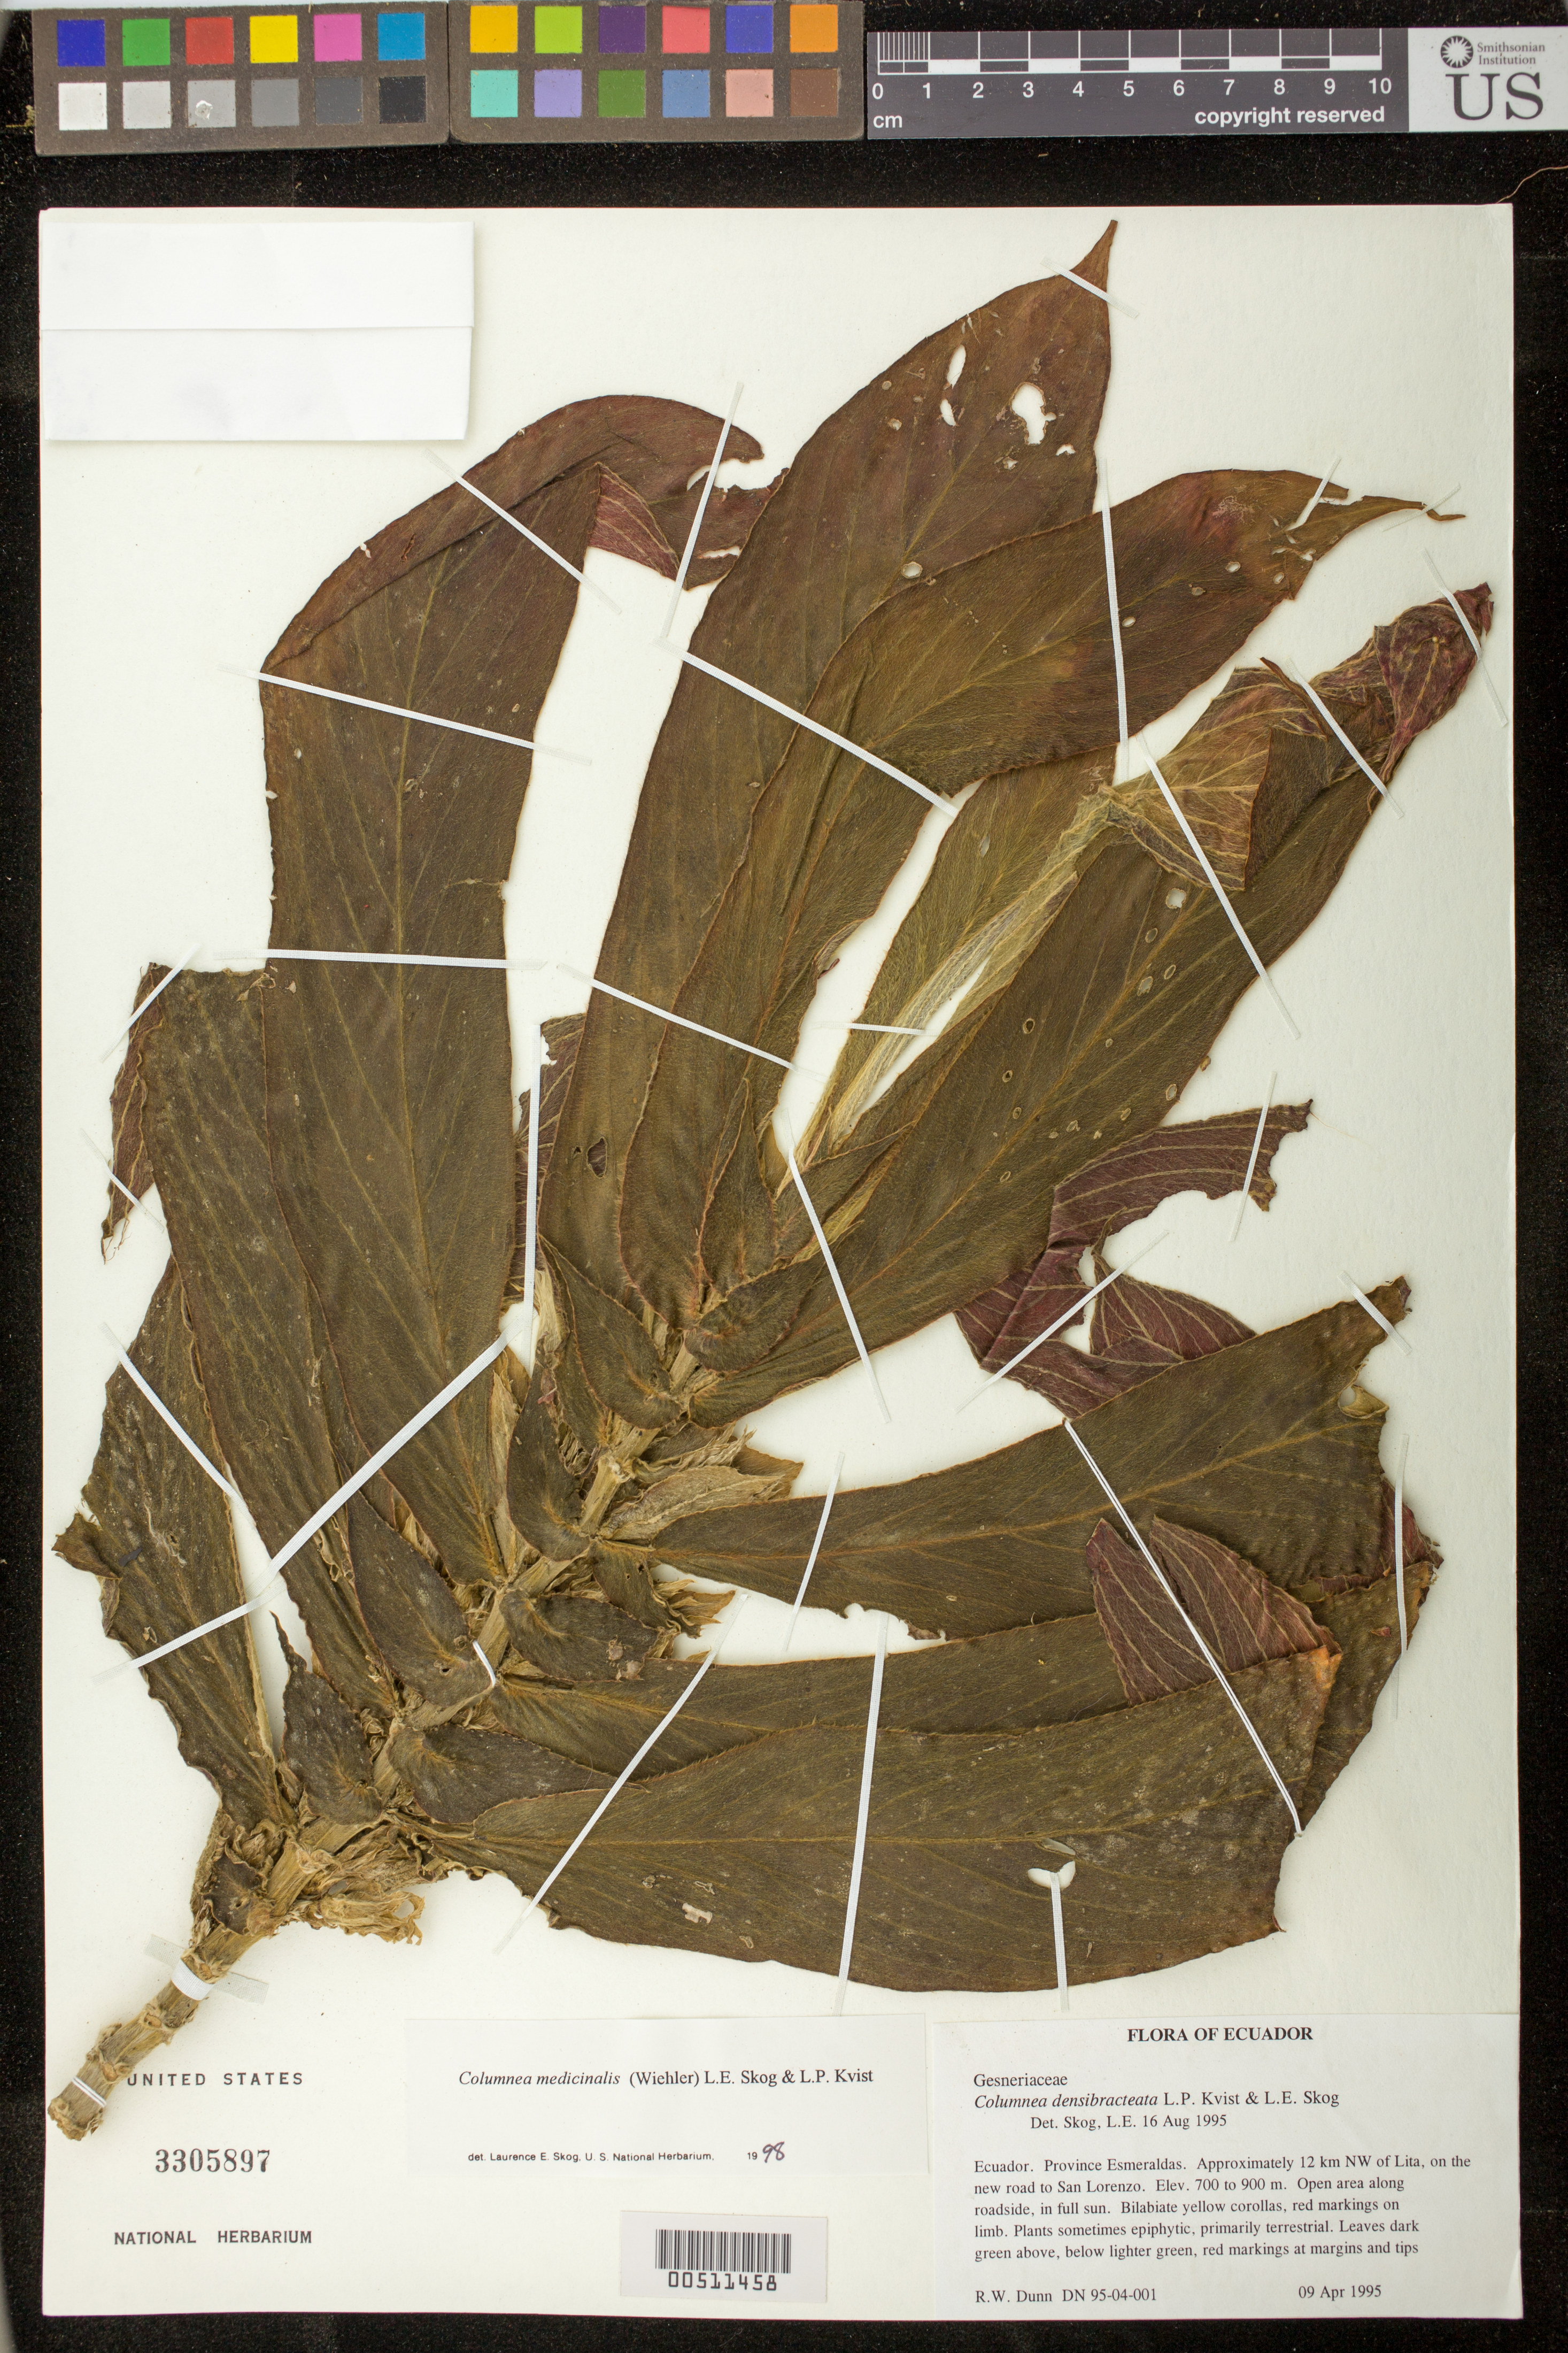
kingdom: Plantae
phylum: Tracheophyta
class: Magnoliopsida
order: Lamiales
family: Gesneriaceae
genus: Columnea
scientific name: Columnea medicinalis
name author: (Wiehler) L.E. Skog & L.P. Kvist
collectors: R. Dunn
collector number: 9504001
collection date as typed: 09 Apr 1995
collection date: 1995-04-09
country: Ecuador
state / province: Esmeraldas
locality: NW of Lita, road to San Lorenzo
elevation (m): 700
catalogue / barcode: US 3305897